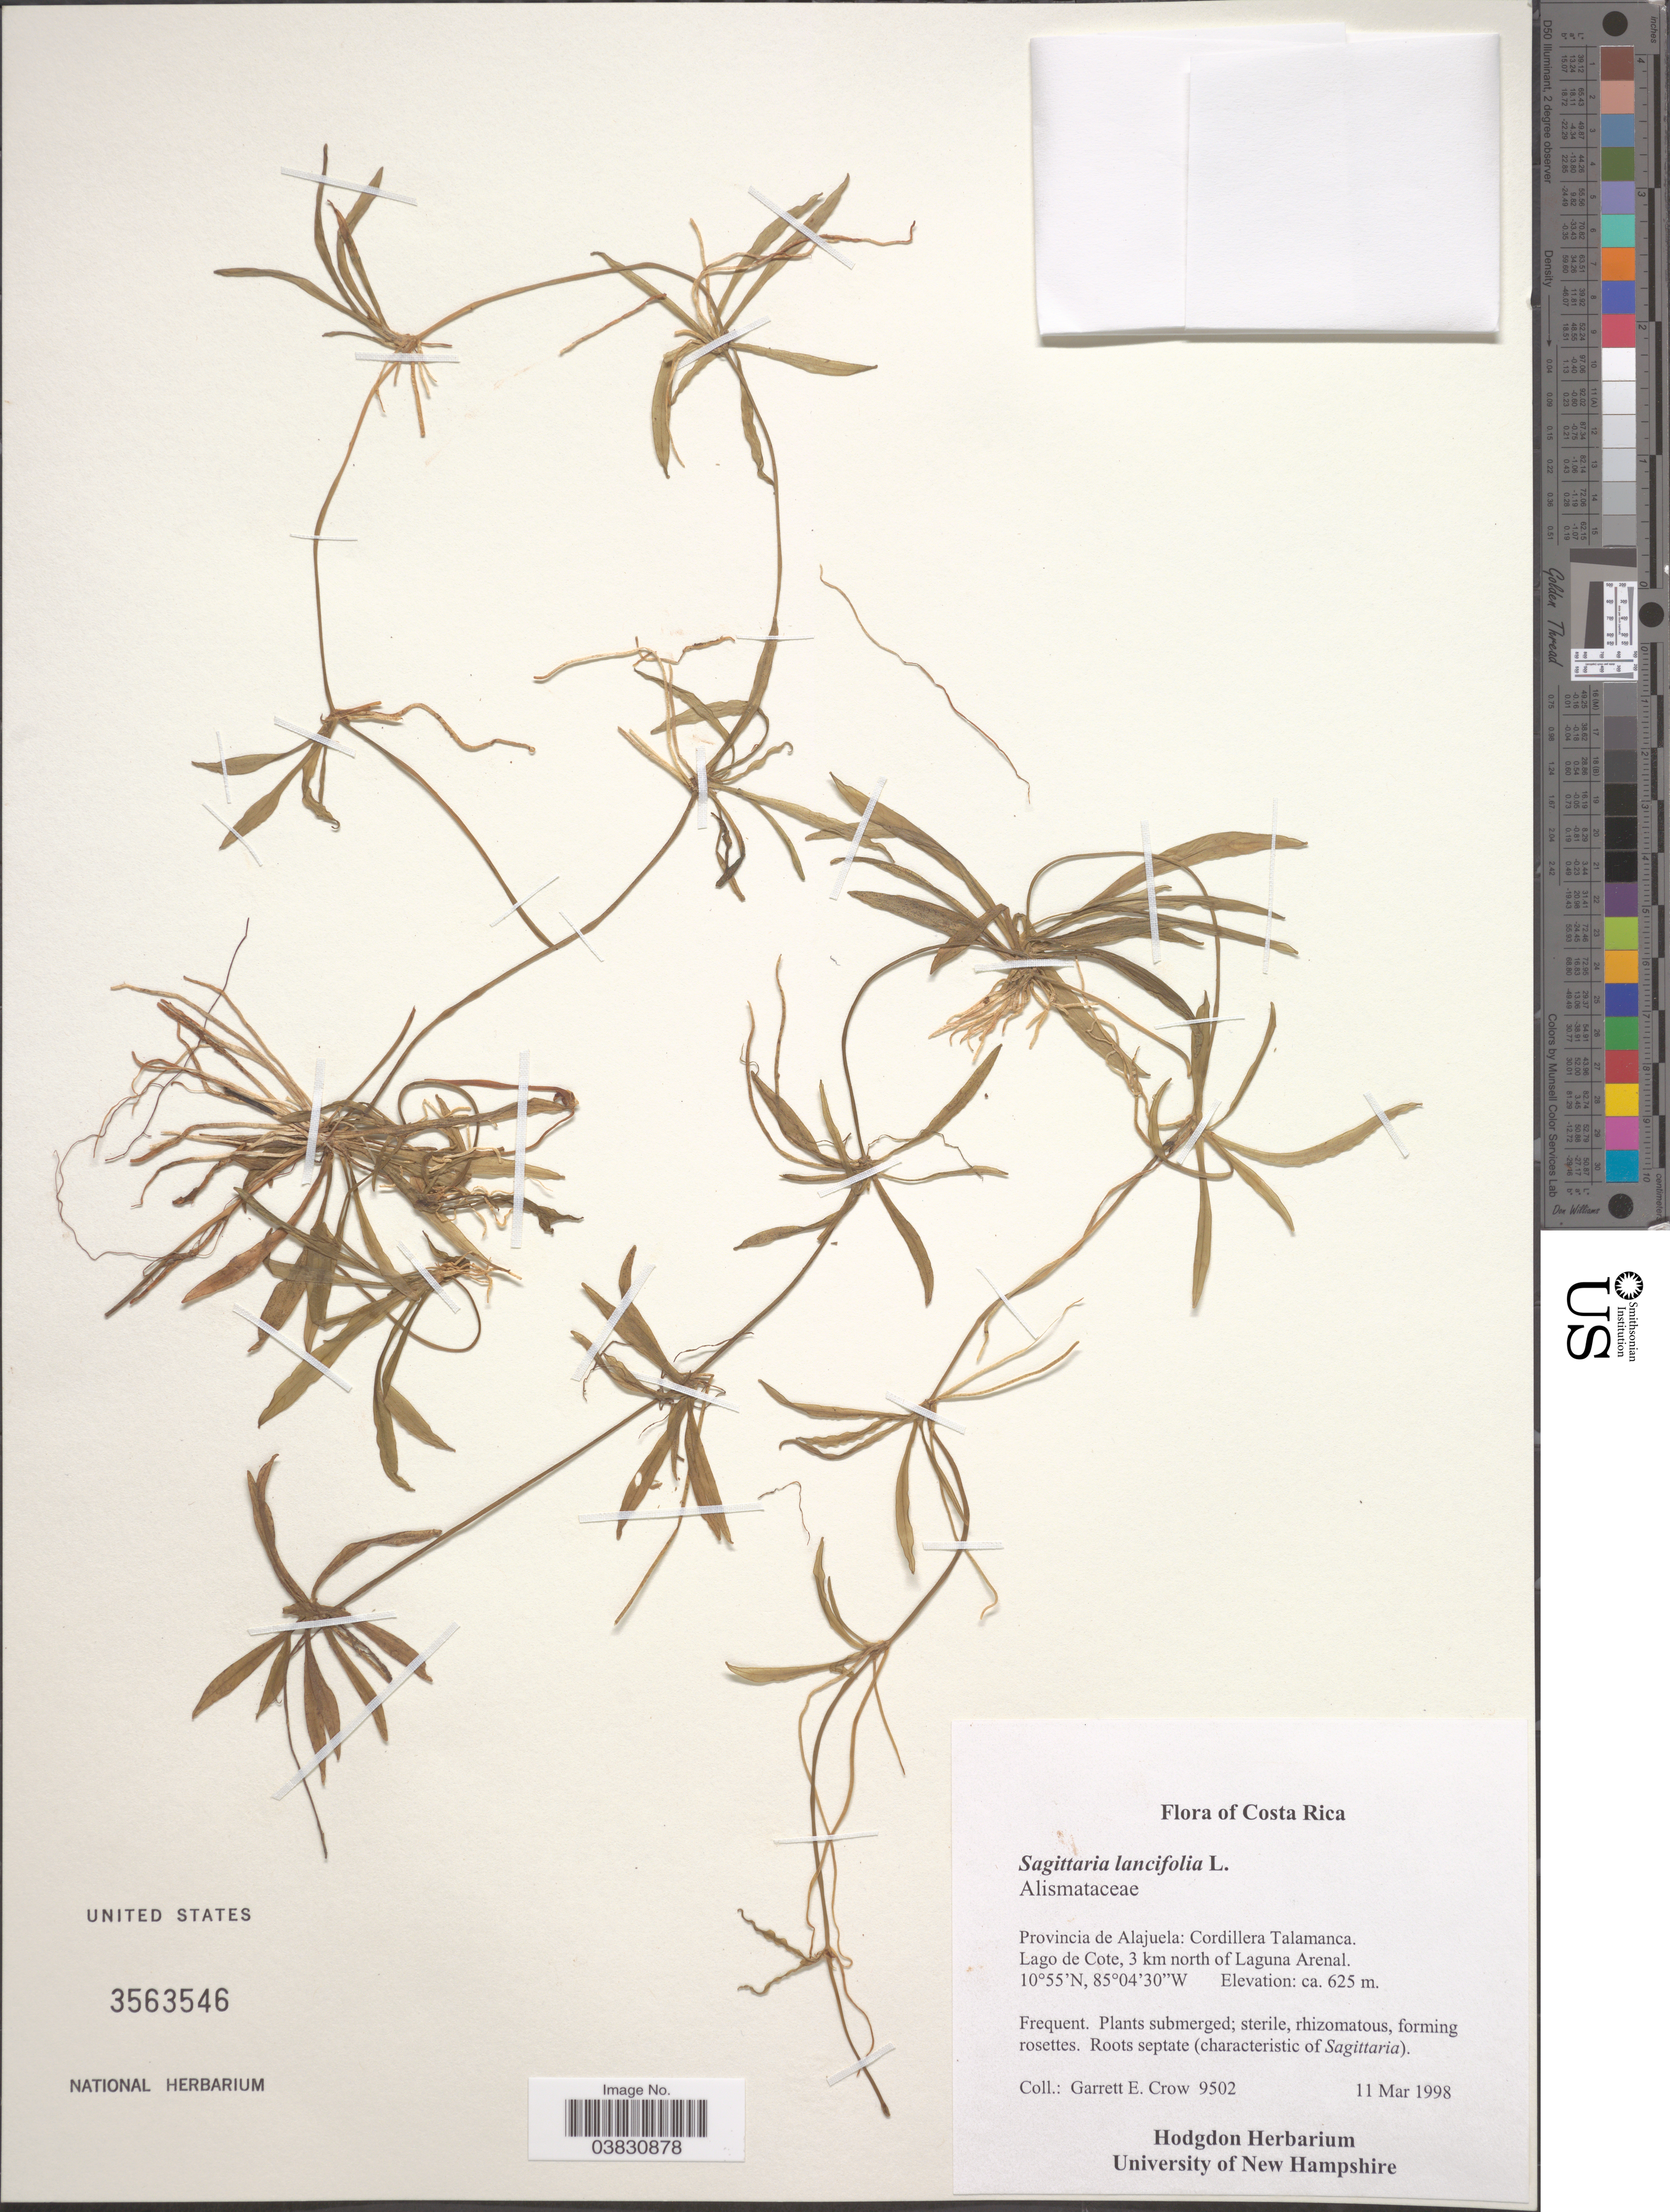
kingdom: Plantae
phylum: Tracheophyta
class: Liliopsida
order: Alismatales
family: Alismataceae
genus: Sagittaria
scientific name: Sagittaria lancifolia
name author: L.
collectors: G. E. Crow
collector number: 9502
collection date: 1998-03-11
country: Costa Rica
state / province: Alajuela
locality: Cordillera Talamanca. Lago de Cote, 3 km north of Laguna Arenal.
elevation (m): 625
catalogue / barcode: US 3563546